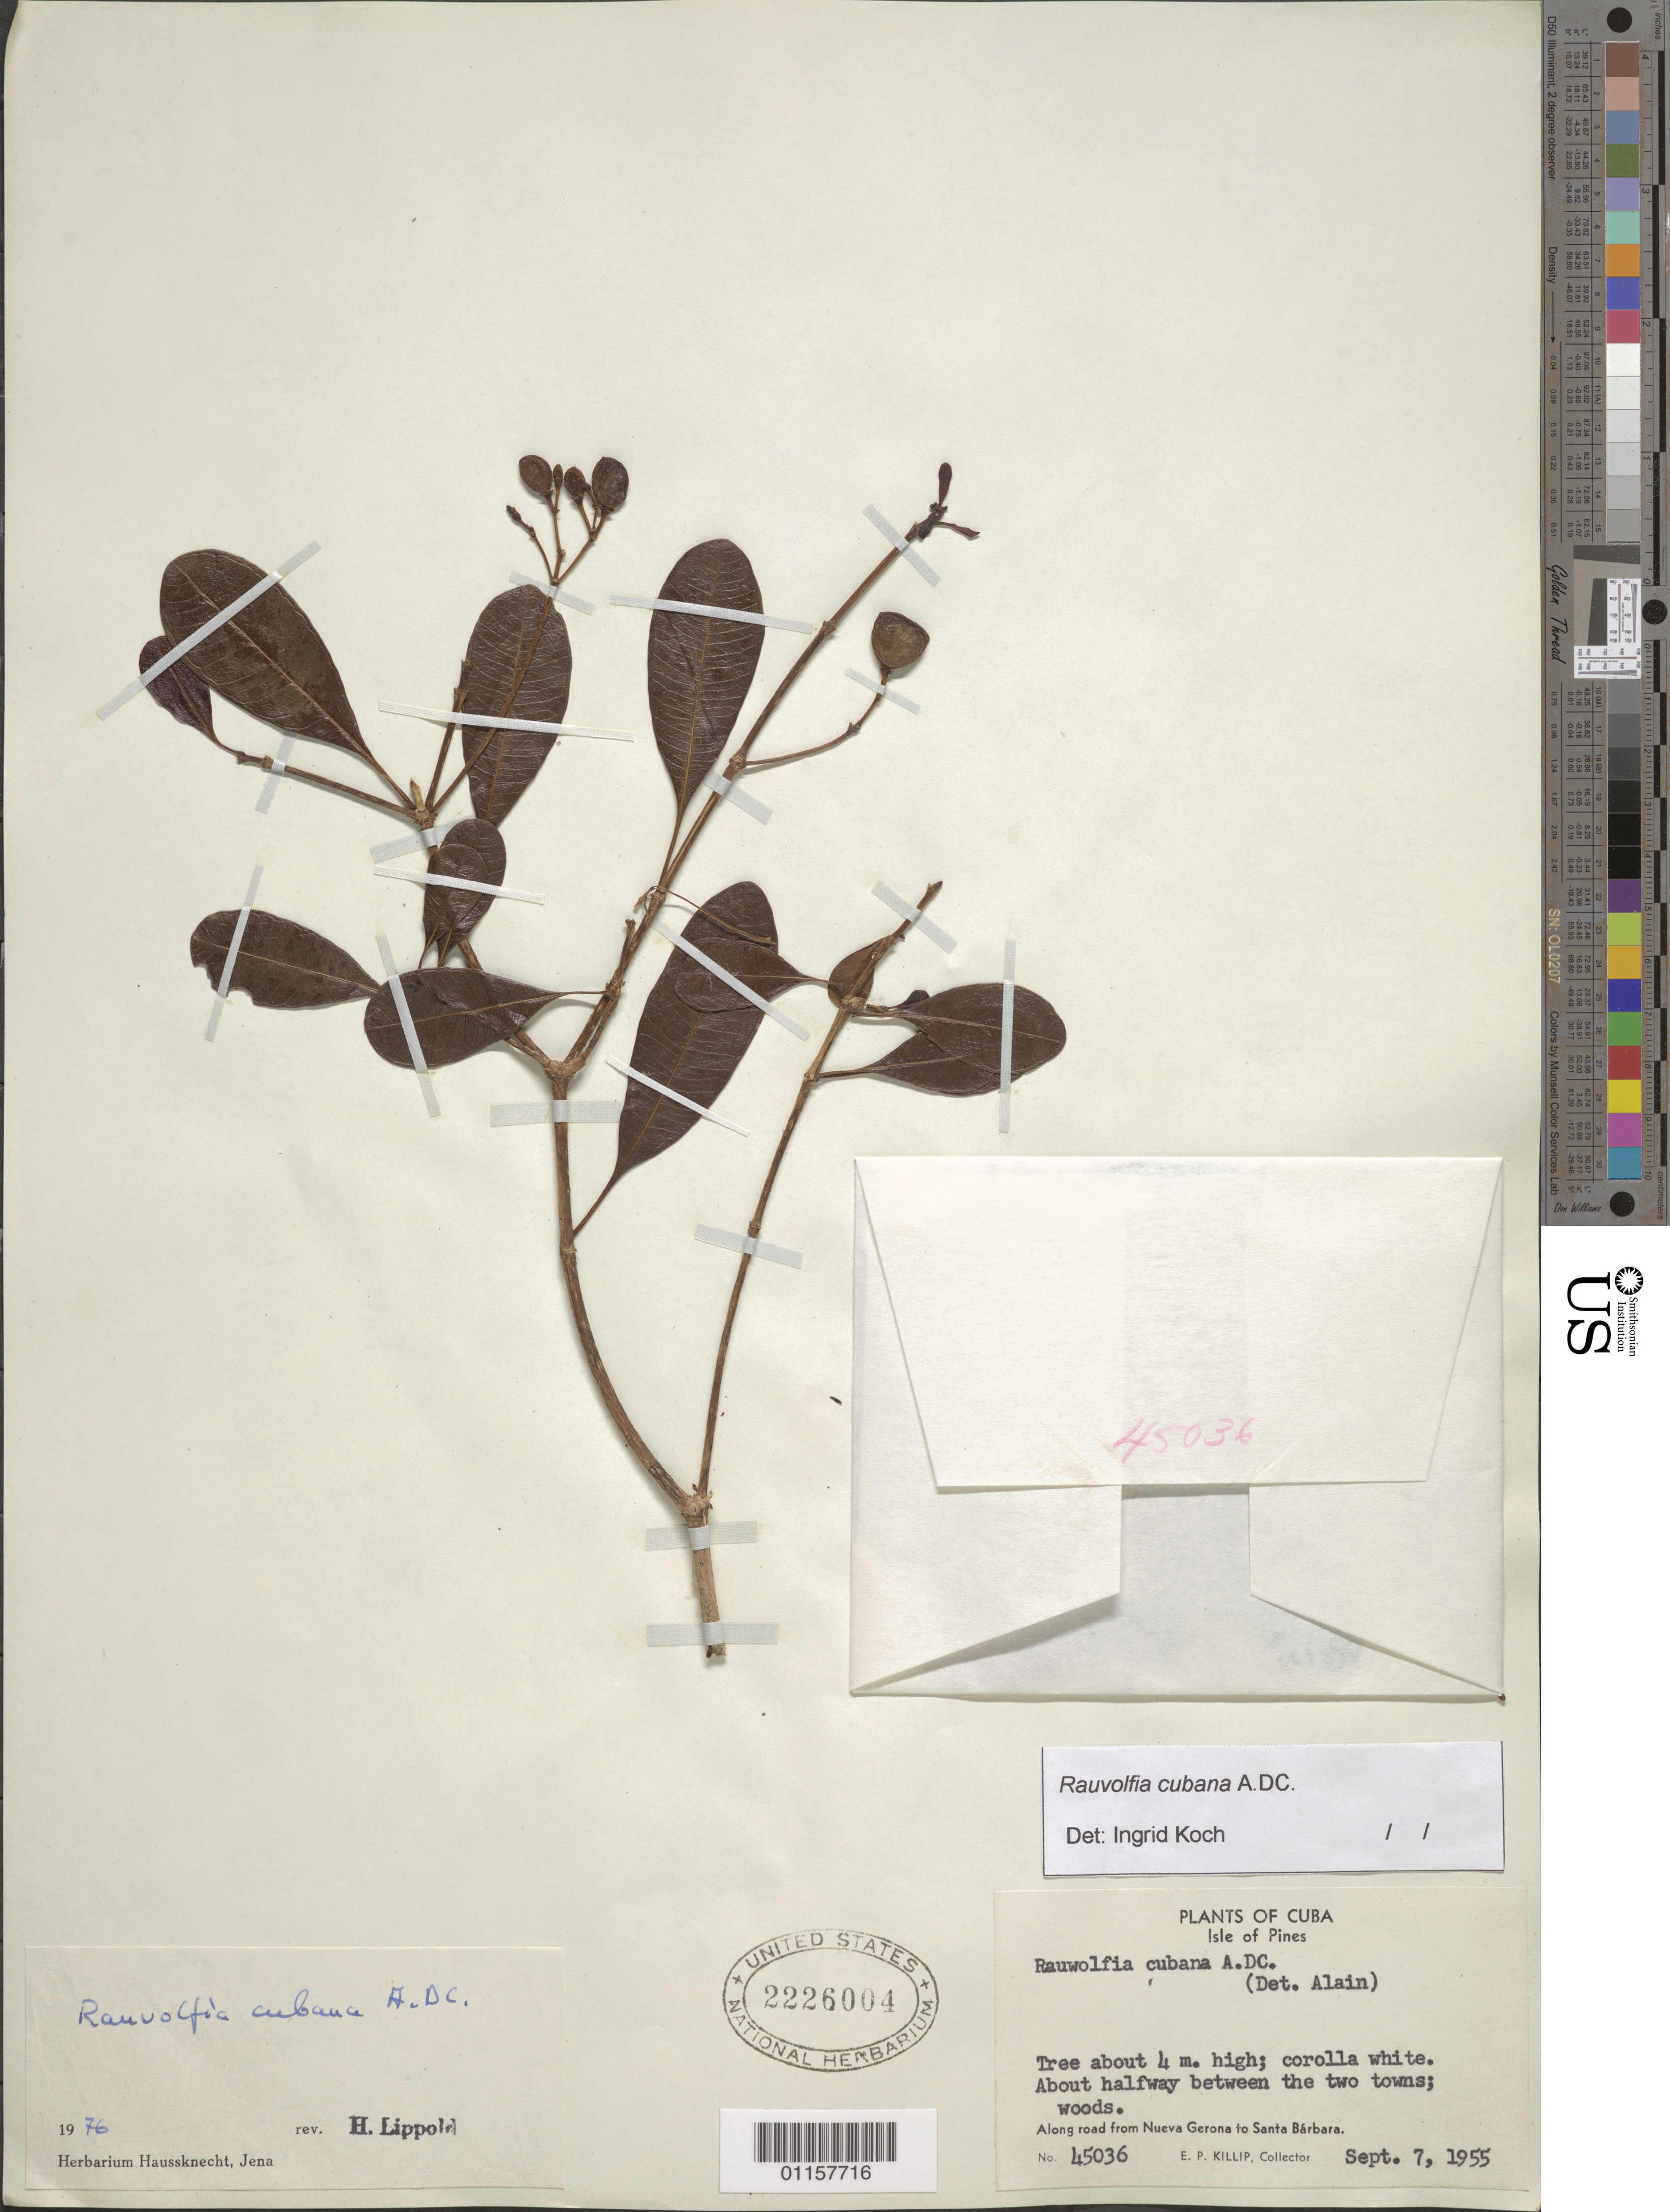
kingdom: Plantae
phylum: Tracheophyta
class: Magnoliopsida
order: Gentianales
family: Apocynaceae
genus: Rauvolfia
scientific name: Rauvolfia cubana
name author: A. DC.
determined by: Koch, I.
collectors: E. P. Killip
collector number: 45036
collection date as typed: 07 Sep 1955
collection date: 1955-09-07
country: Cuba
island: Isla de la Juventud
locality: Nueva Gerona to Santa Bárbara road, about halfway between the two towns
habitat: Woods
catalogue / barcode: US 2226004